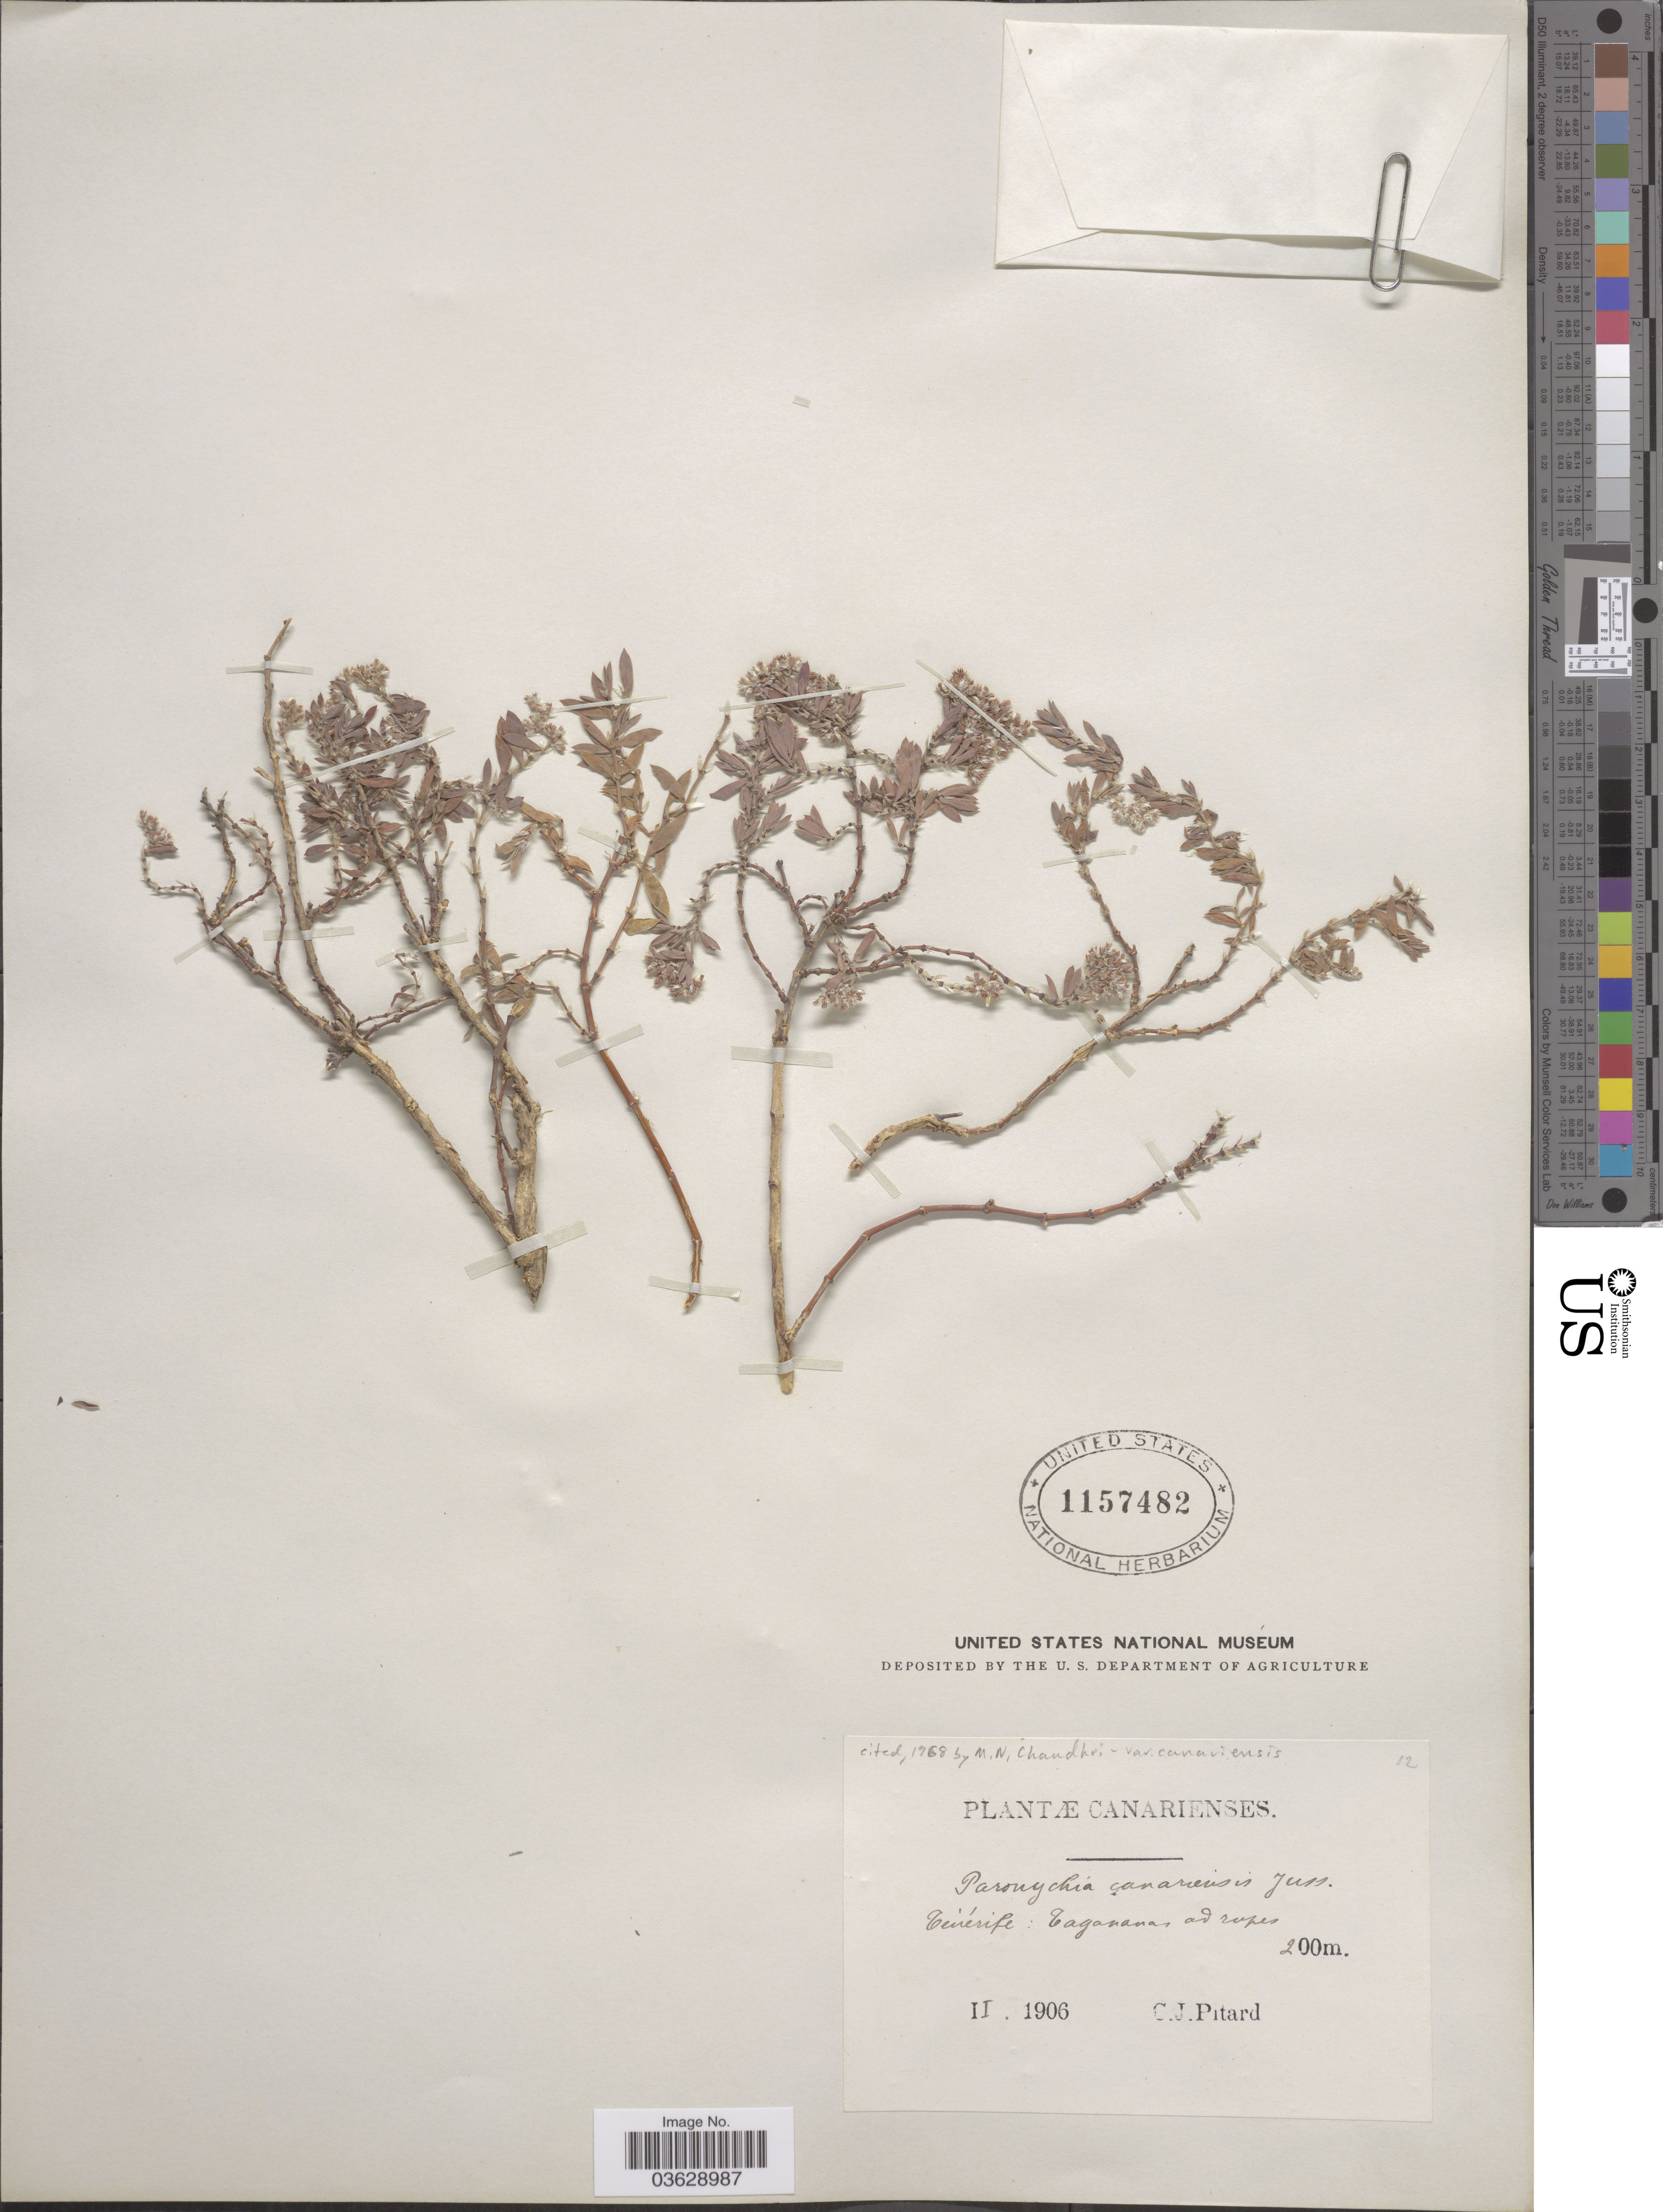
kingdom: Plantae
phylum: Tracheophyta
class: Magnoliopsida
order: Caryophyllales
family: Caryophyllaceae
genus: Paronychia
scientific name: Paronychia canariensis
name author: (L. f.) Link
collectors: C. Pitard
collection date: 1906-02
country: Spain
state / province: Canarias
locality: Canarienses. Ténérife: Taganana, ad rupes.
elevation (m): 200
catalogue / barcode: US 1157482